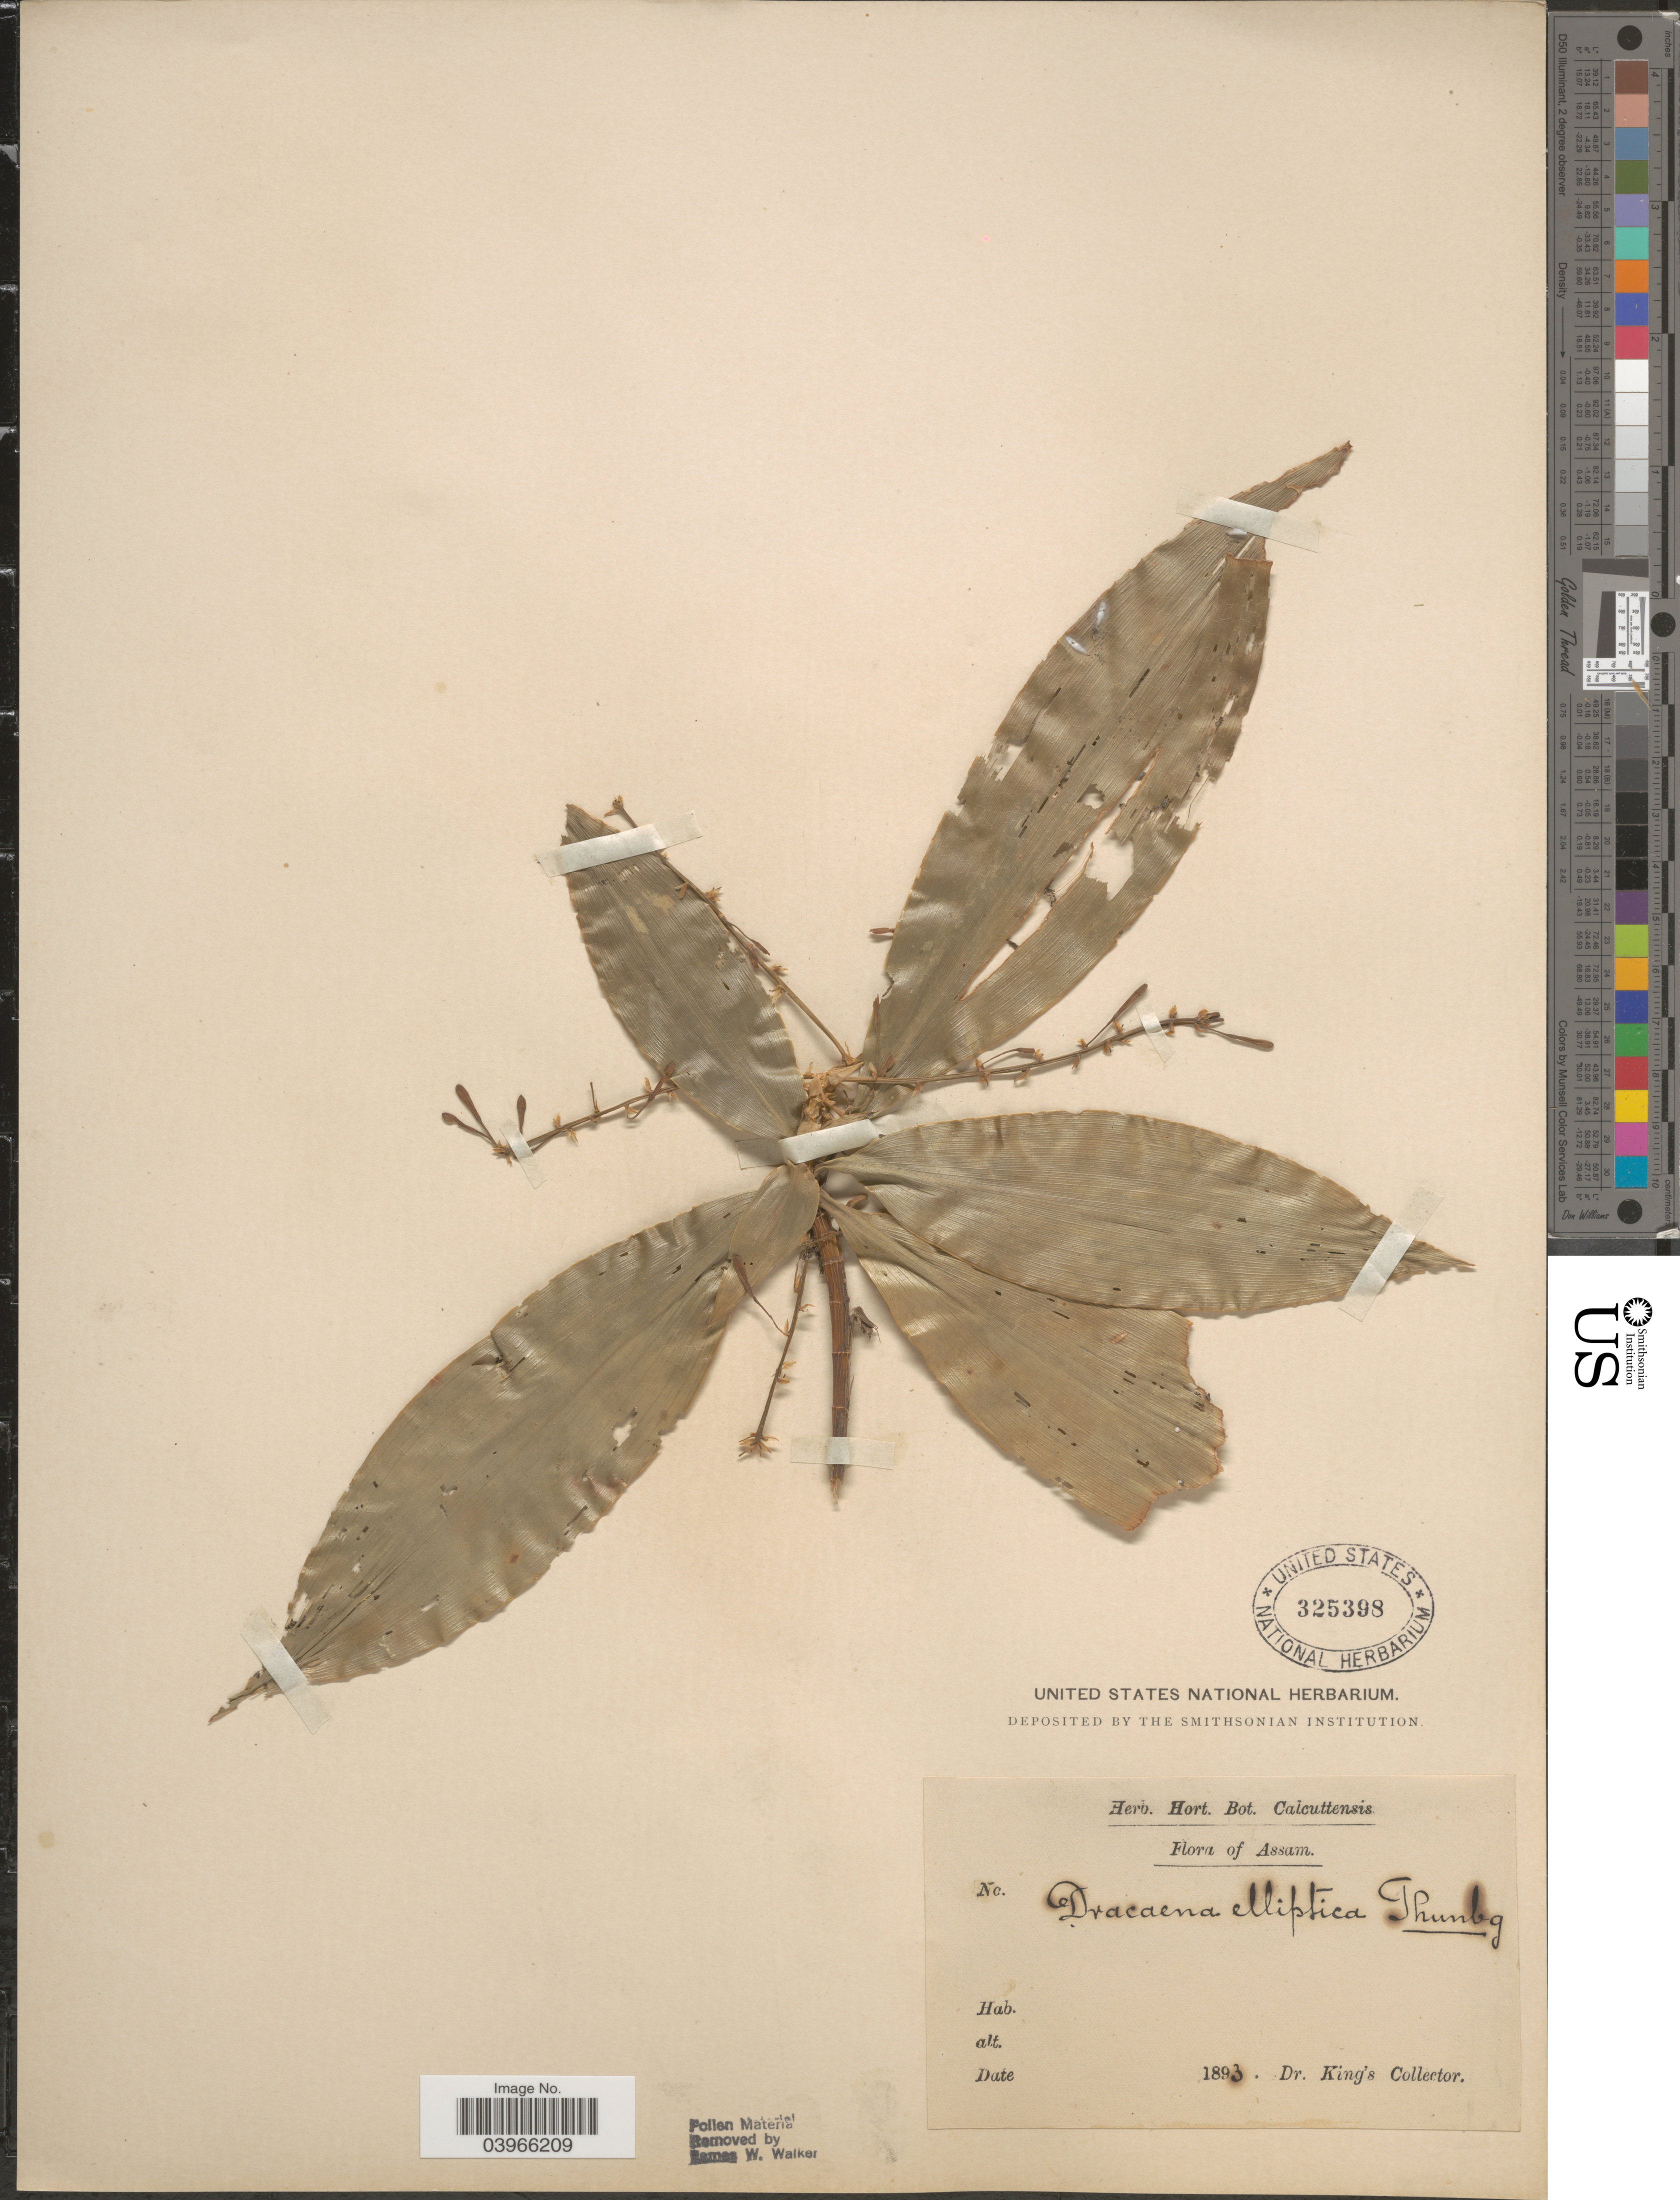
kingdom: Plantae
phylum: Tracheophyta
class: Liliopsida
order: Asparagales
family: Asparagaceae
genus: Dracaena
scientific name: Dracaena elliptica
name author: Thunb.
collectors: Dr. King's collector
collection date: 1893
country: India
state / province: Assam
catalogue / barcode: US 325398